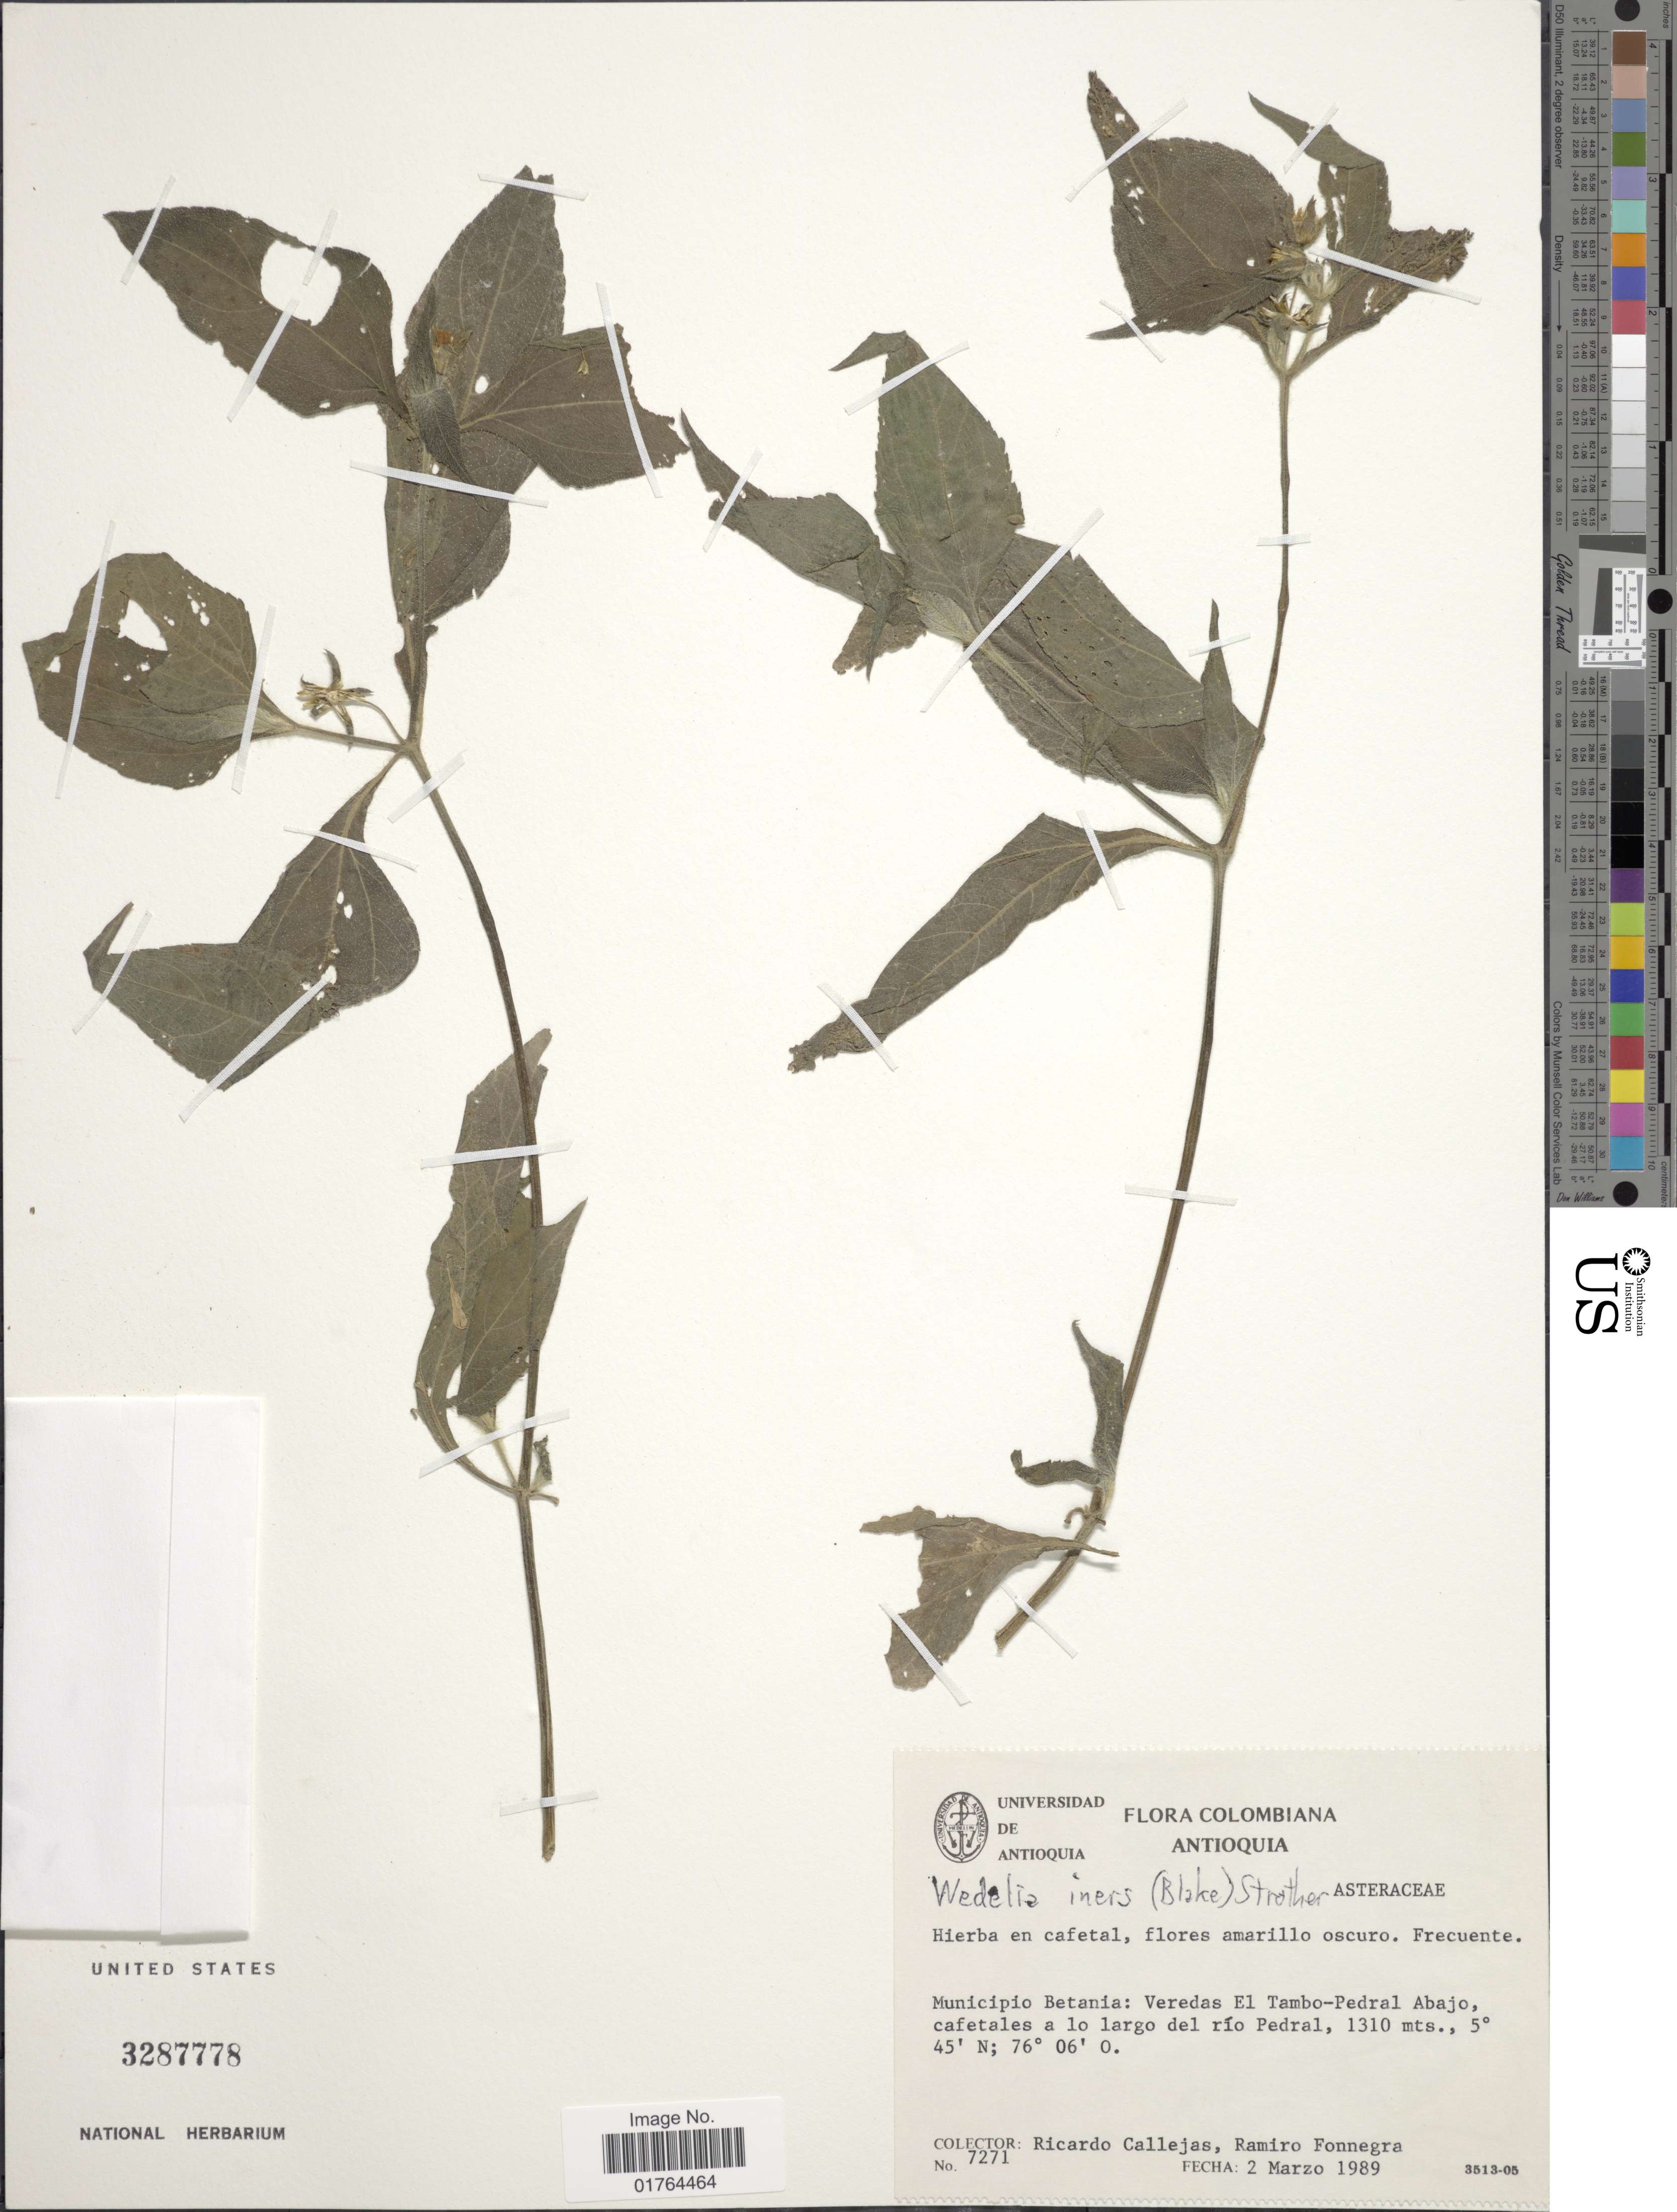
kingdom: Plantae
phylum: Tracheophyta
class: Magnoliopsida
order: Asterales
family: Asteraceae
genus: Wedelia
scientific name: Wedelia iners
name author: (S.F. Blake) Strother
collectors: R. Callejas & R. Fonnegra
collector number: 7271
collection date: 1989-03-02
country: Colombia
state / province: Antioquia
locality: Municipio Betania, Veredas El Tambo-Pedral Abajo, cafetales a lo largo del rio Pedral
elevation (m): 1310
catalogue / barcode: US 3287778